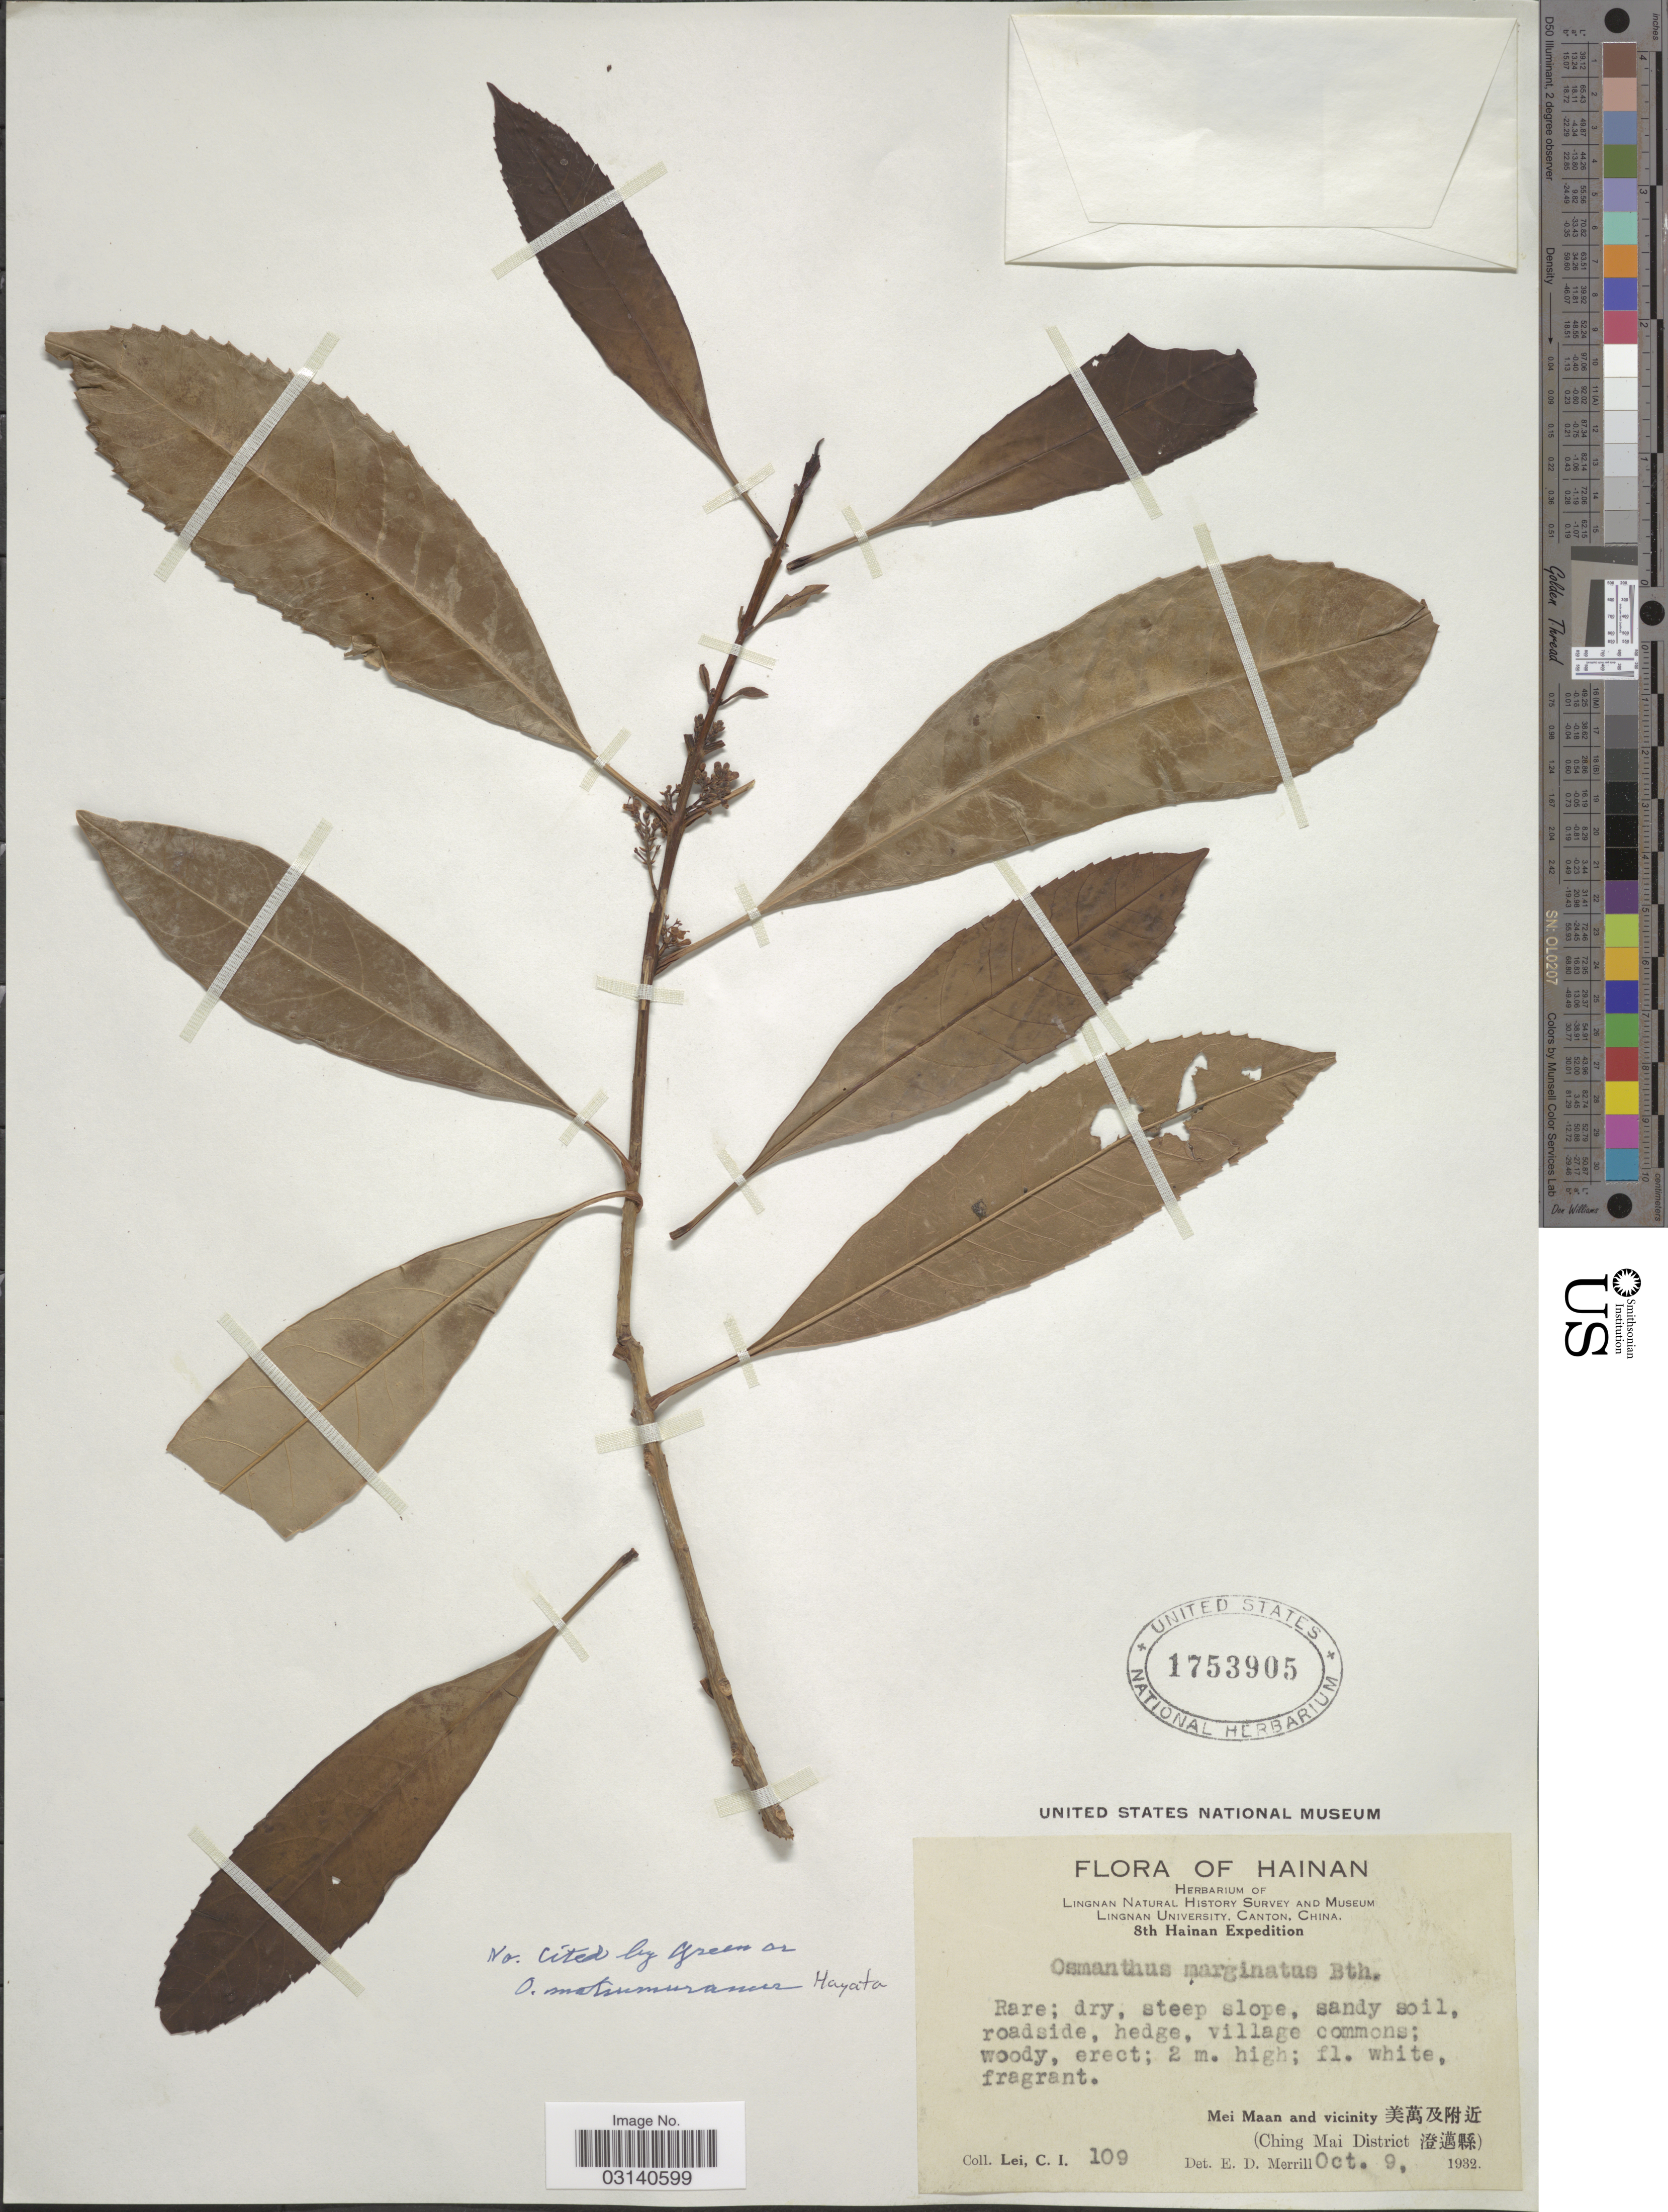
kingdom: Plantae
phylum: Tracheophyta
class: Magnoliopsida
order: Lamiales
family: Oleaceae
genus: Osmanthus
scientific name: Osmanthus matsumuranus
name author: Hayata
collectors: C. I. Lei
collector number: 109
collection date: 1932-10-09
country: China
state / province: Hainan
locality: Hainan, Mei Maan and vicinity, (Ching Mai District).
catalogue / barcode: US 1753905